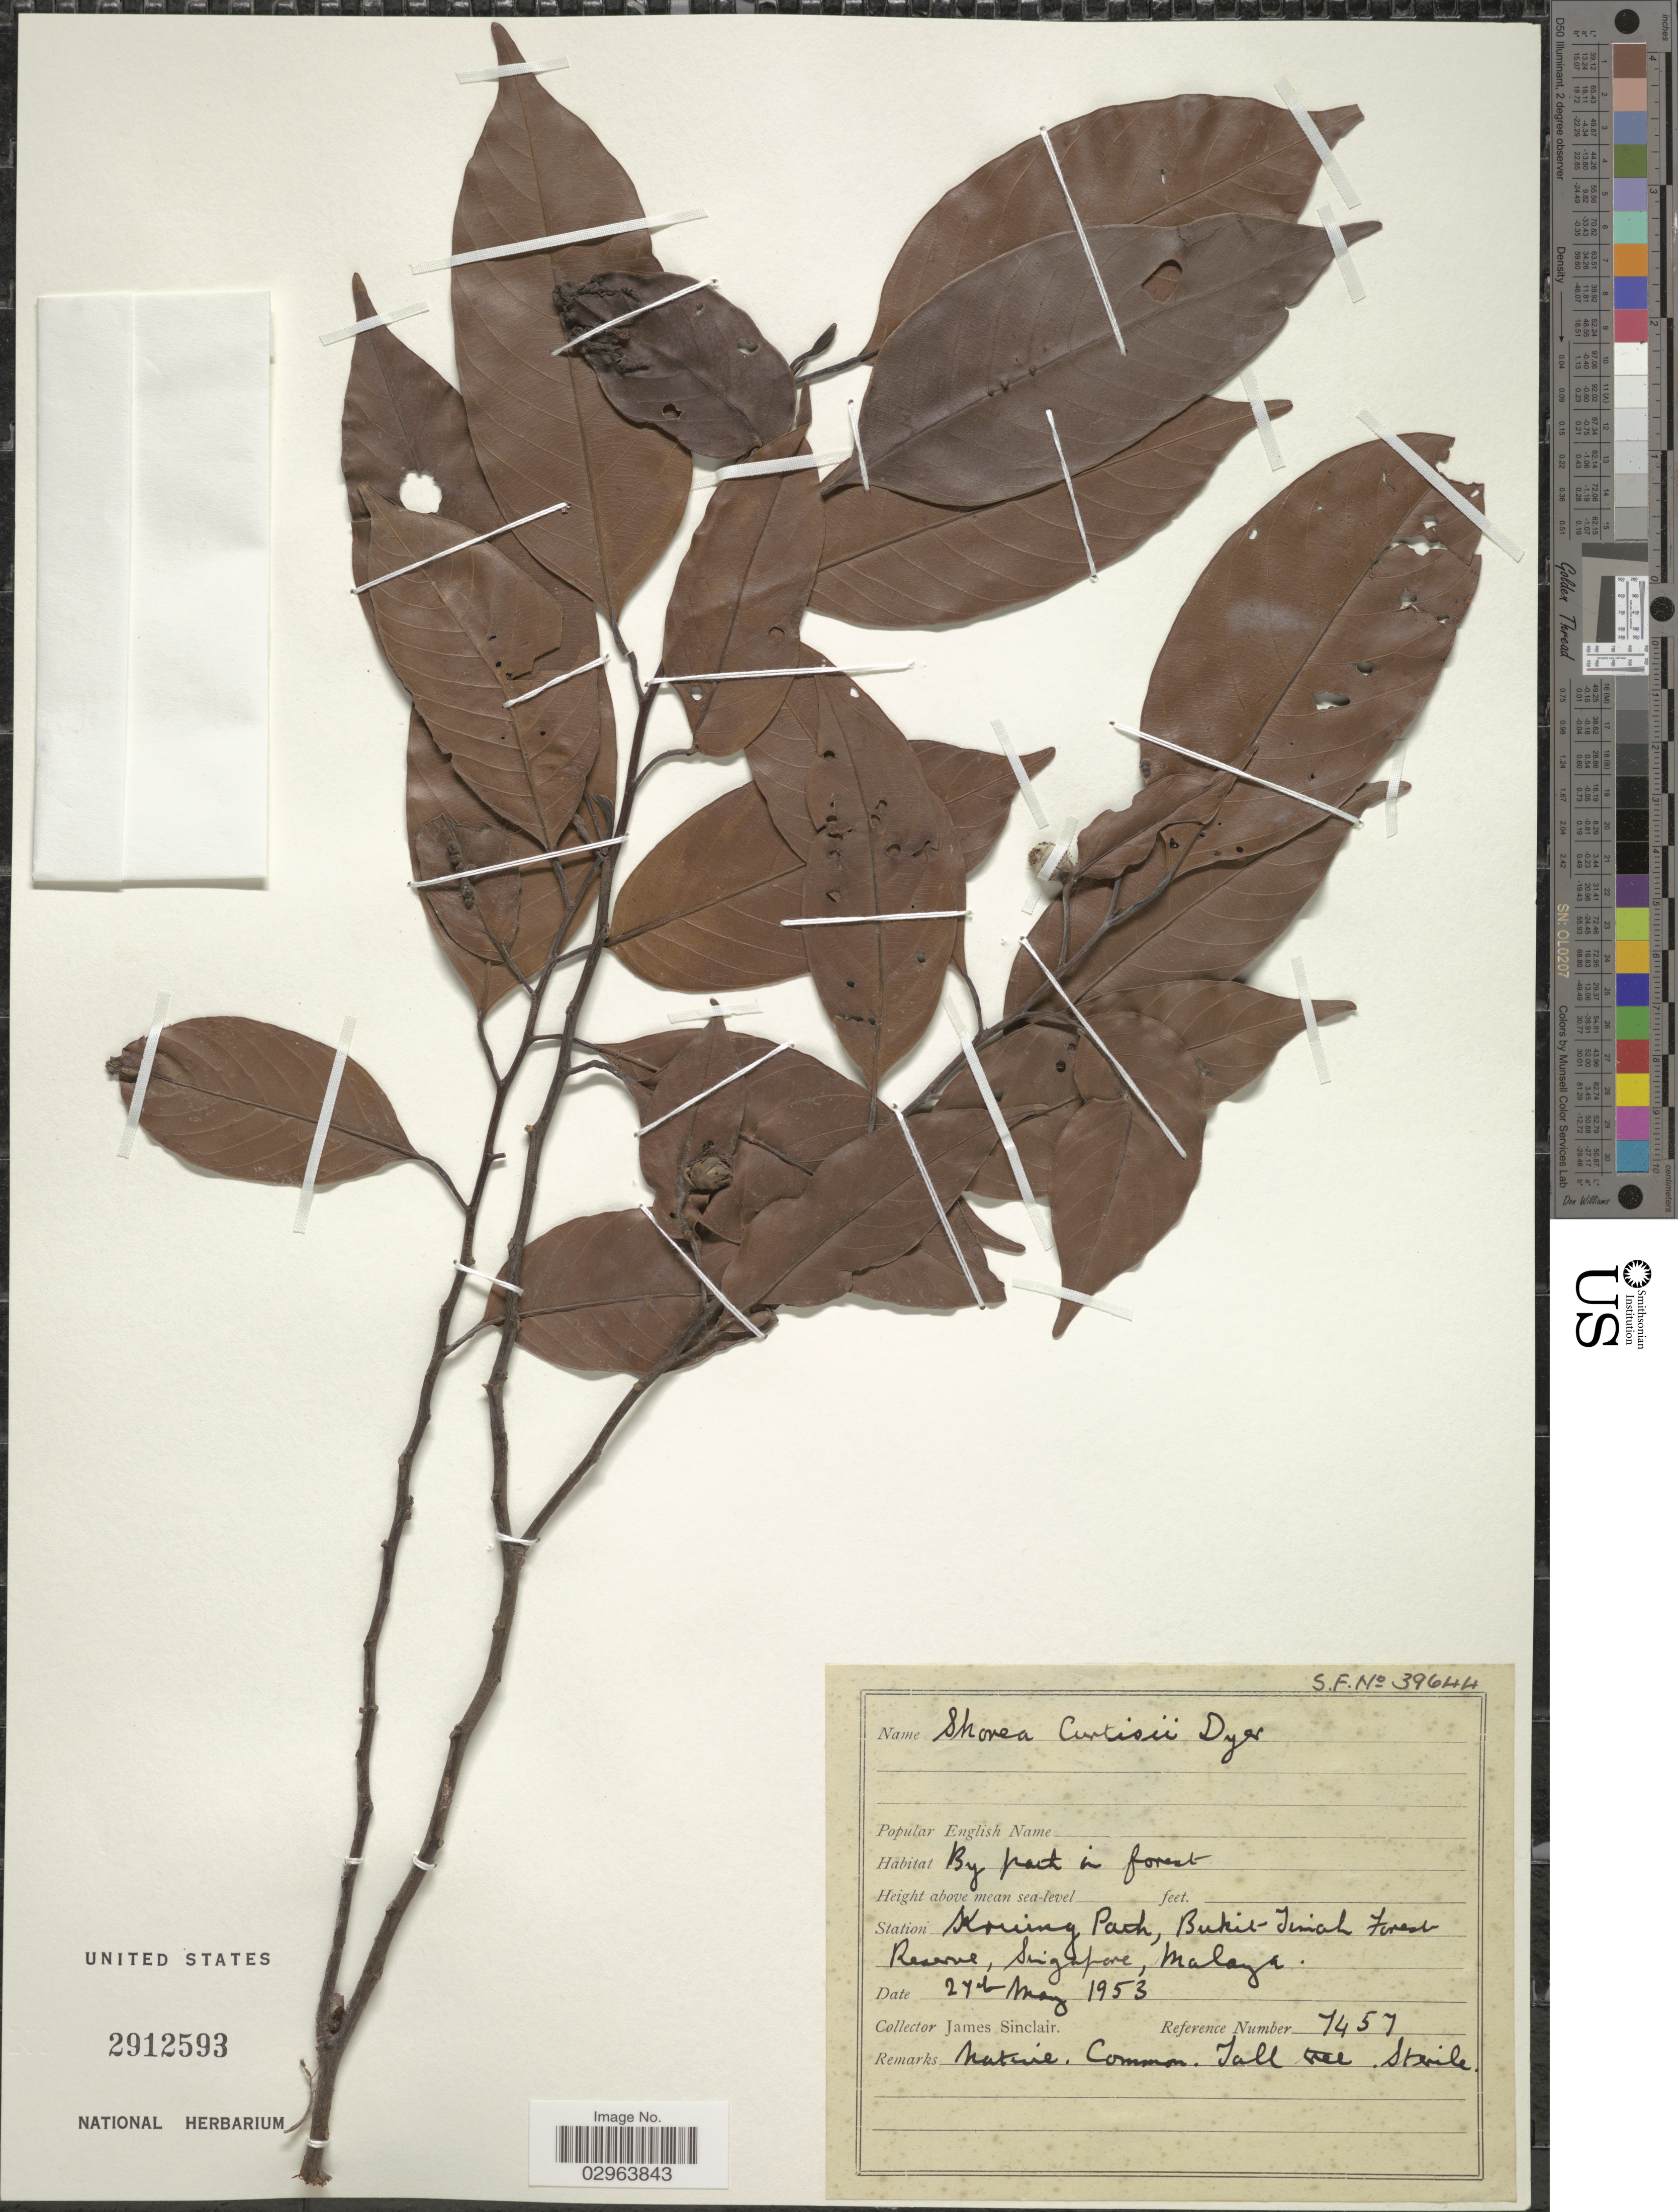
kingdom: Plantae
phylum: Tracheophyta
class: Magnoliopsida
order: Malvales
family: Dipterocarpaceae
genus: Rubroshorea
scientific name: Rubroshorea curtisii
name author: (Dyer ex King) P.S. Ashton & J. Heck.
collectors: J. Sinclair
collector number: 7457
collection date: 1953-05-27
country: Singapore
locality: Kruing Path, Bukit Timah Forest Reserve, Malaya.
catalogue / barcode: US 2912593